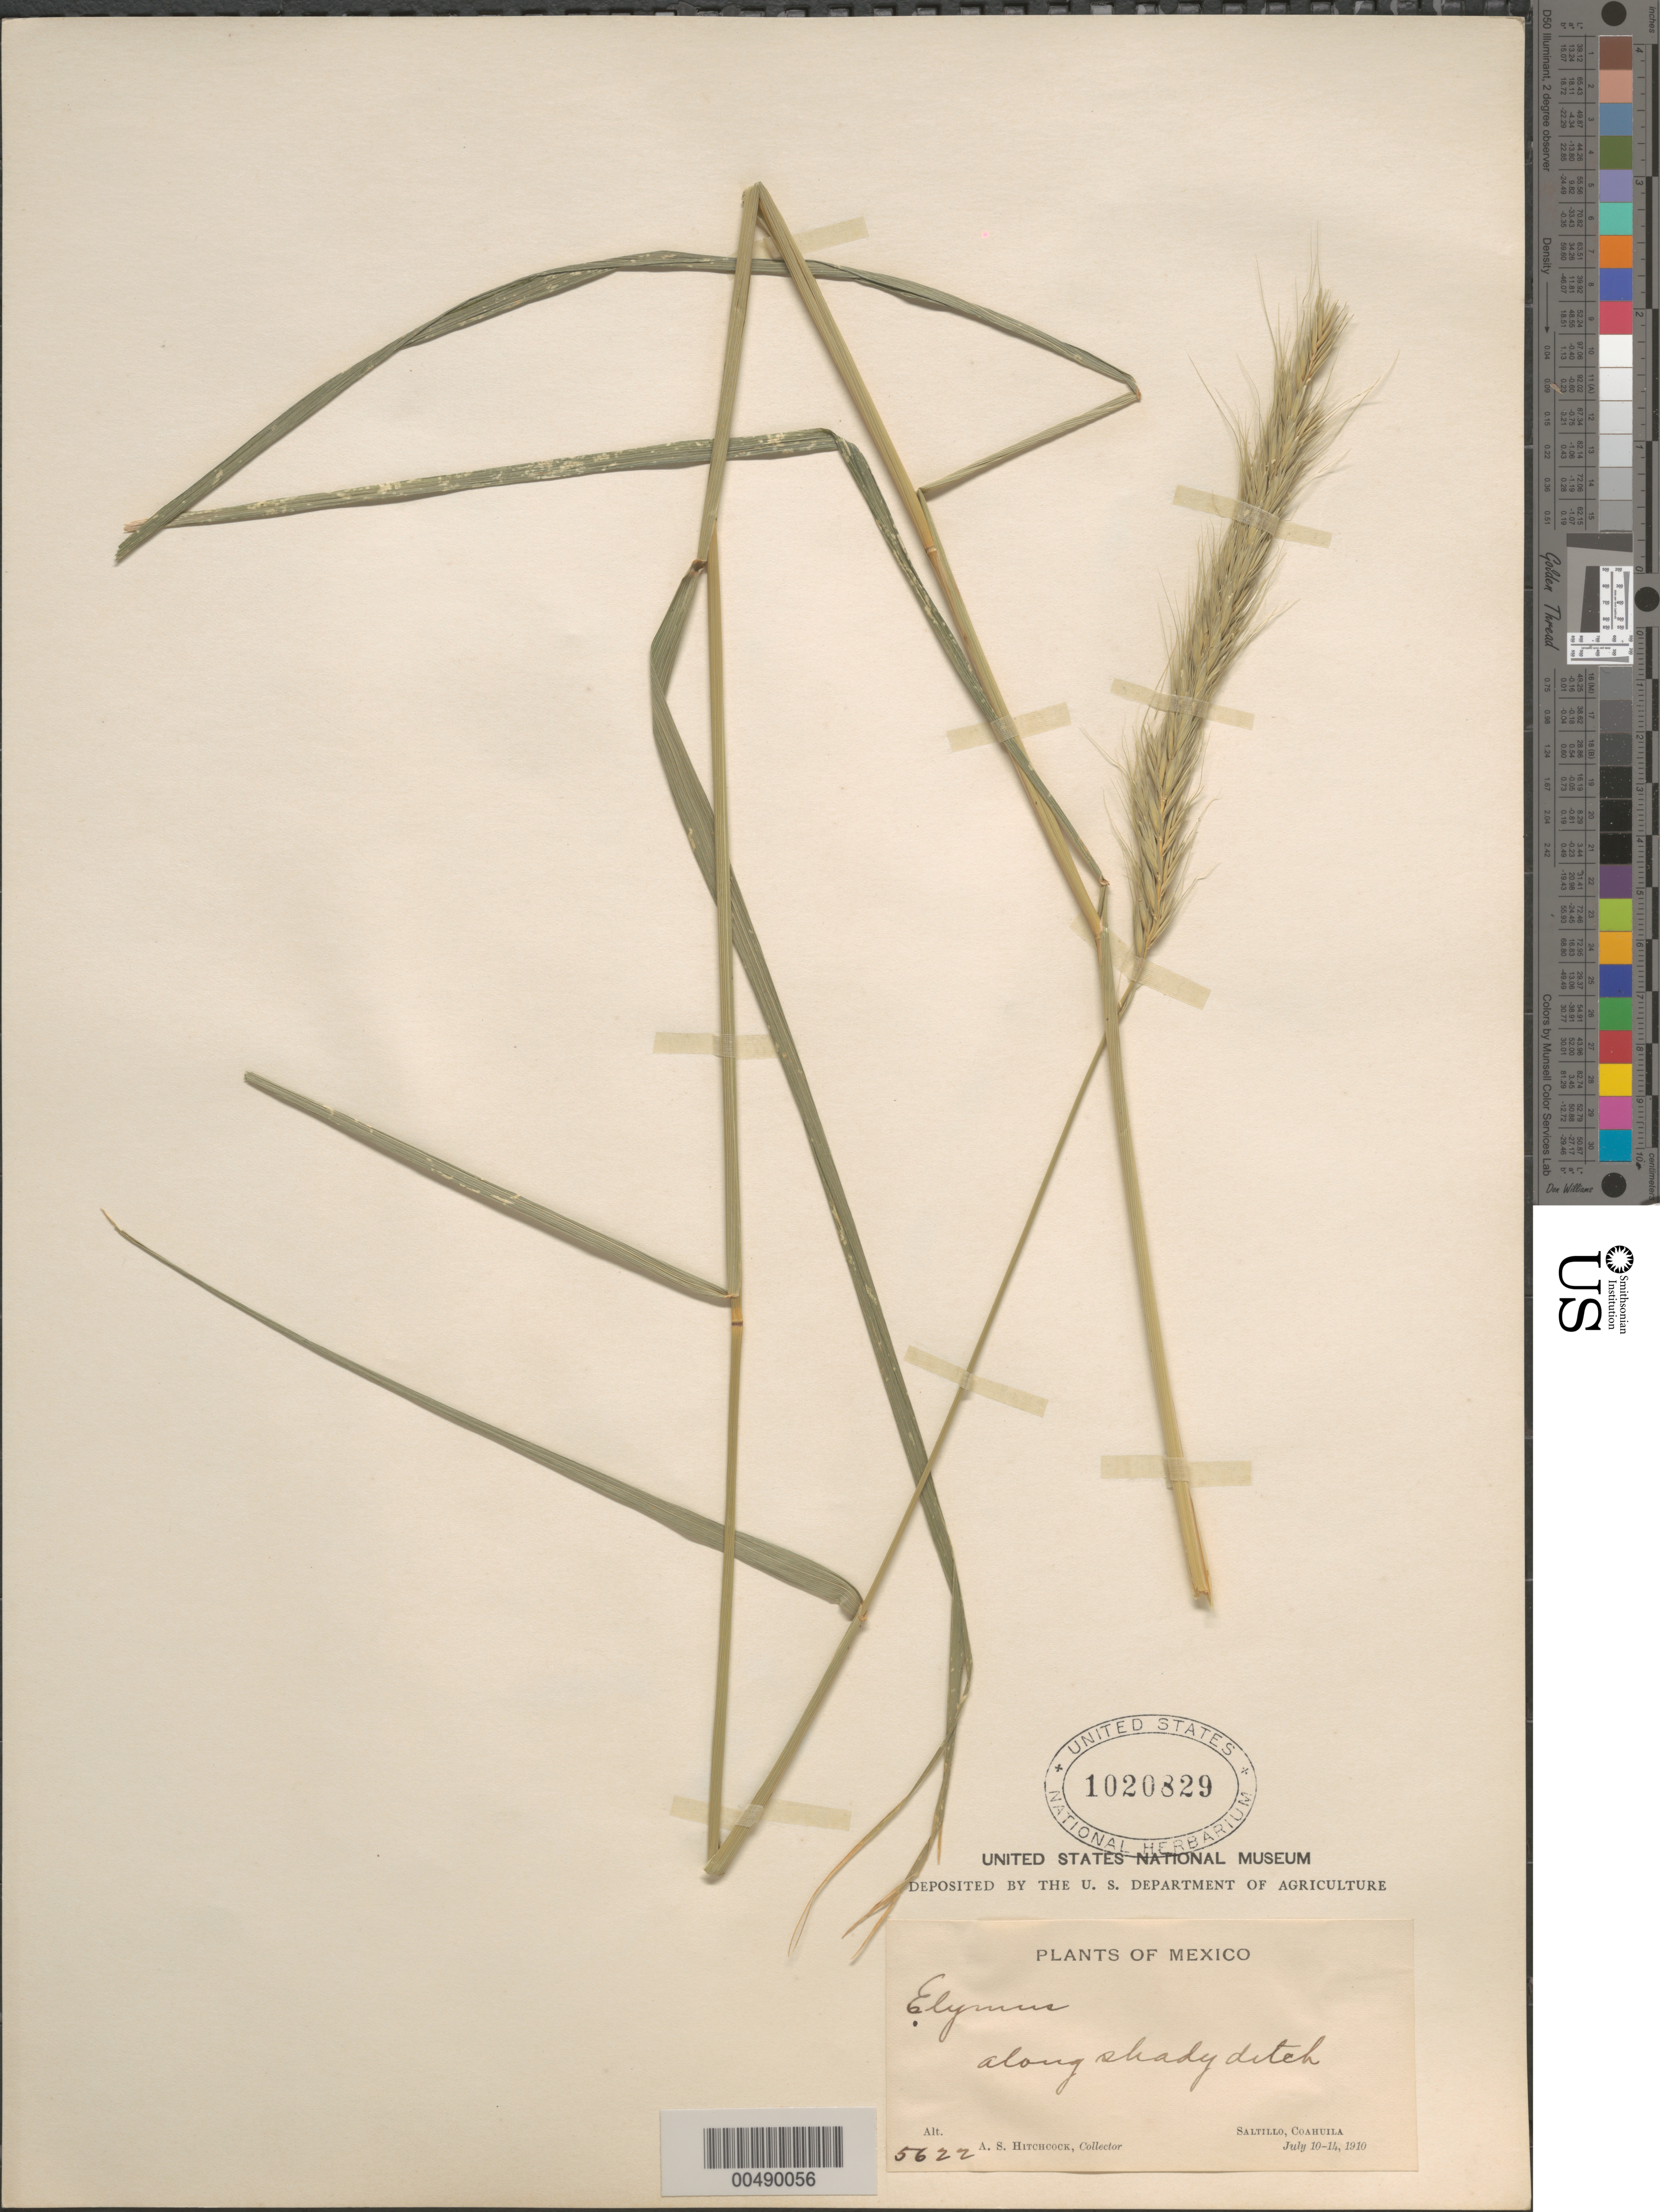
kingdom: Plantae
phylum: Tracheophyta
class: Liliopsida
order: Poales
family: Poaceae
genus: Elymus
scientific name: Elymus canadensis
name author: L.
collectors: A. S. Hitchcock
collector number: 5622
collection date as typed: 10 Jul 1910 to 14 Jul 1910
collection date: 1910-07-10/1910-07-14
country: Mexico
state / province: Coahuila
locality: Saltillo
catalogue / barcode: US 1020829